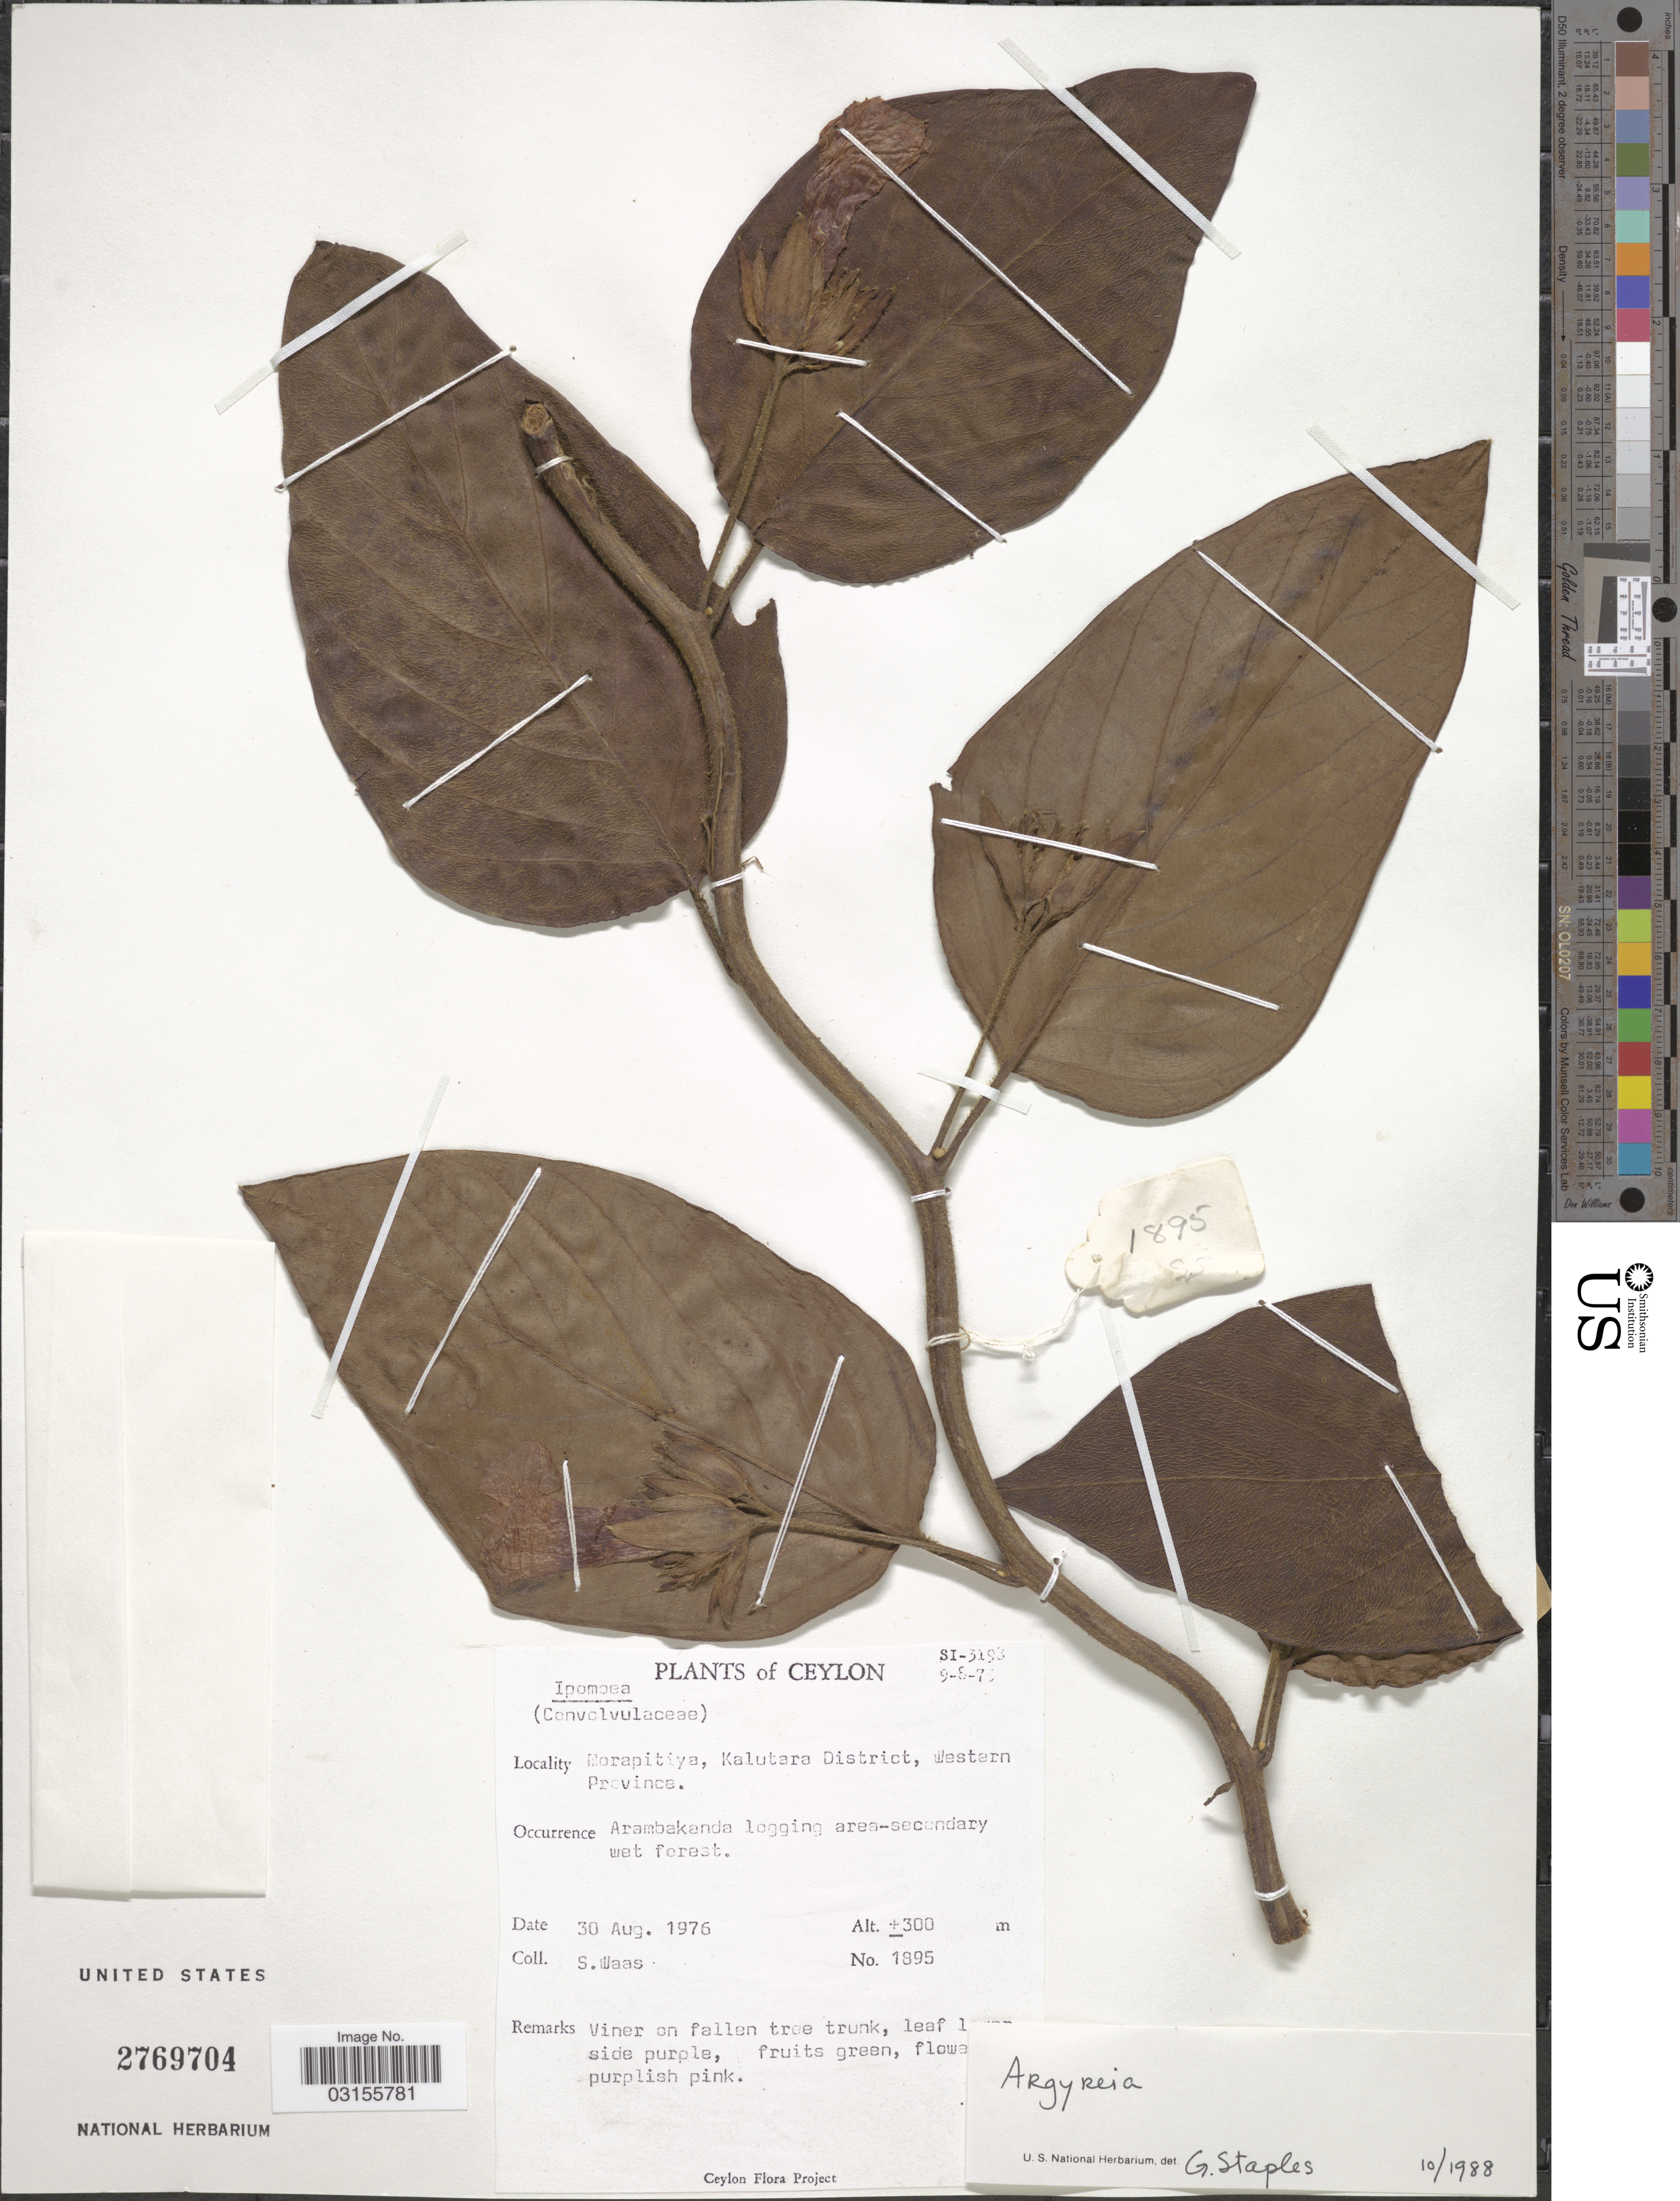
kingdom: Plantae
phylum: Tracheophyta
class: Magnoliopsida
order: Solanales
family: Convolvulaceae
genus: Argyreia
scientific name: Argyreia sp.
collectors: S. Waas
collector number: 1895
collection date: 1976-08-30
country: Sri Lanka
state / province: Western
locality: Ceylon. Morapitiya, Kalutara District. Arambakanda logging area-secundary wet forest.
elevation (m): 300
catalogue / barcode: US 2769704